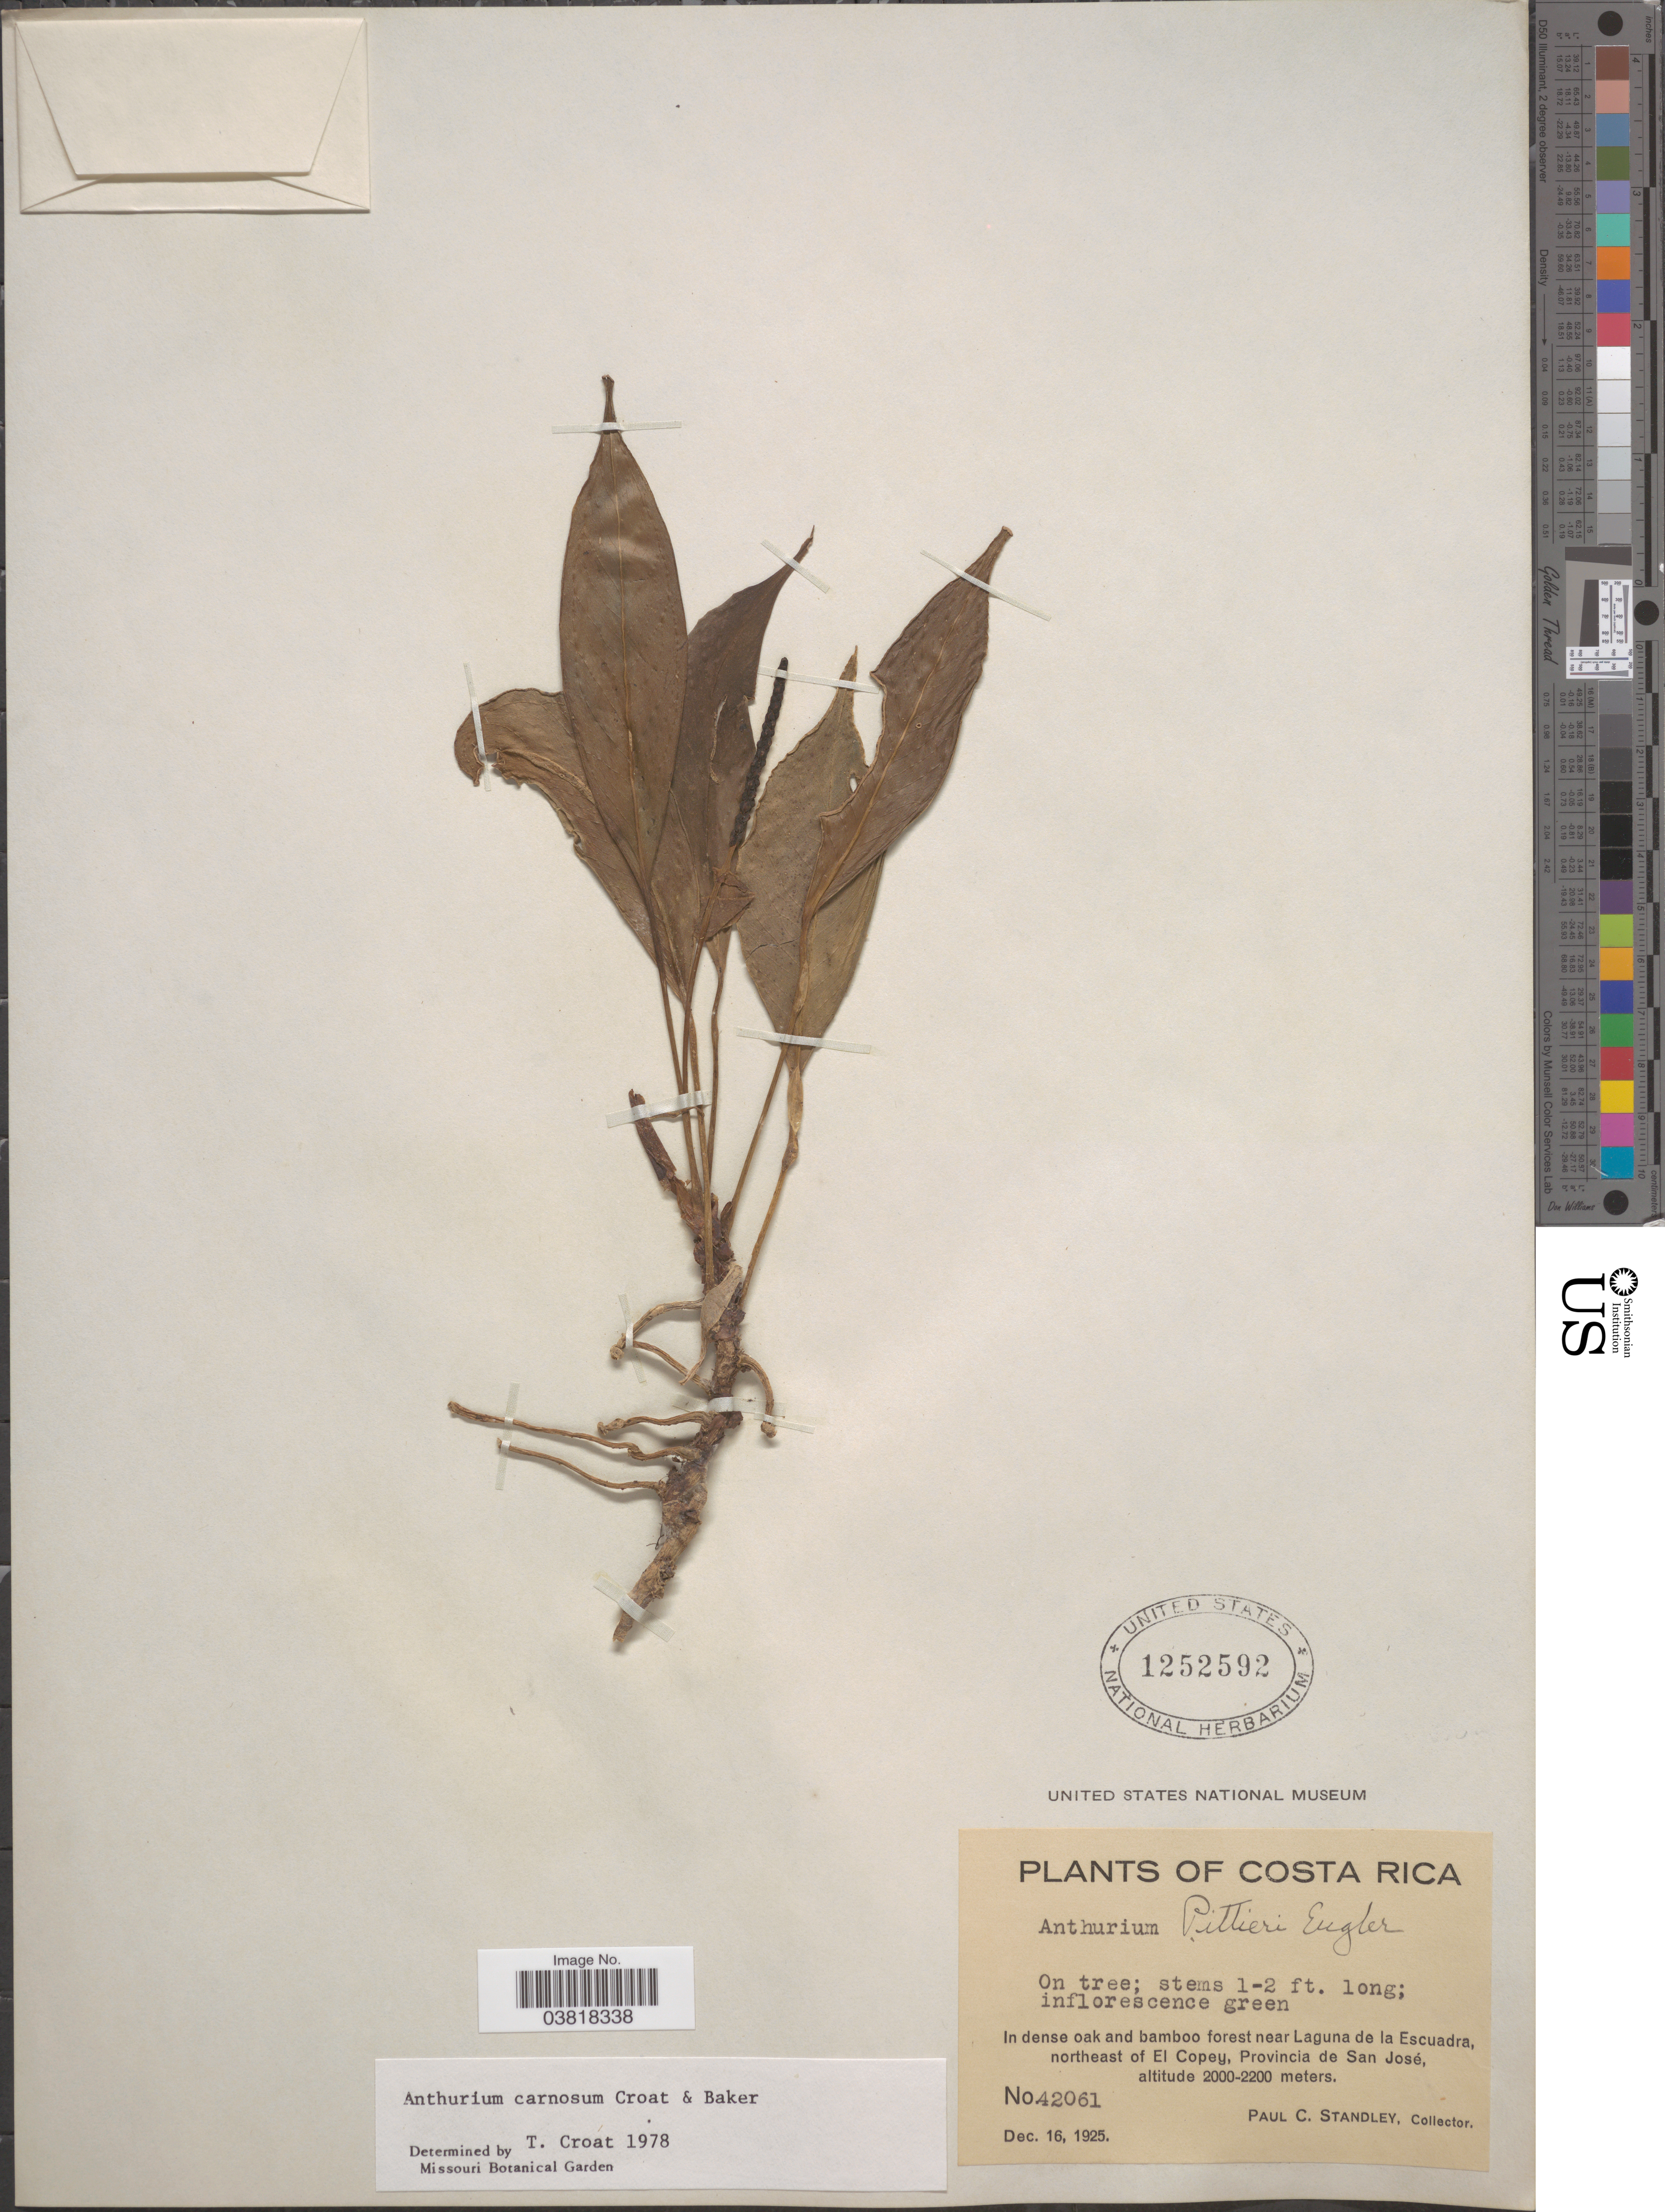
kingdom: Plantae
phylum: Tracheophyta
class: Liliopsida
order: Alismatales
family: Araceae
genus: Anthurium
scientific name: Anthurium carnosum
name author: Croat & R.A. Baker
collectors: P. C. Standley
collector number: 42061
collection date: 1925-12-16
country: Costa Rica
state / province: San José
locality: In dense oak and bamboo forest near Laguna de la Escuadra, northeast of El Copey.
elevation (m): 2000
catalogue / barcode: US 1252592